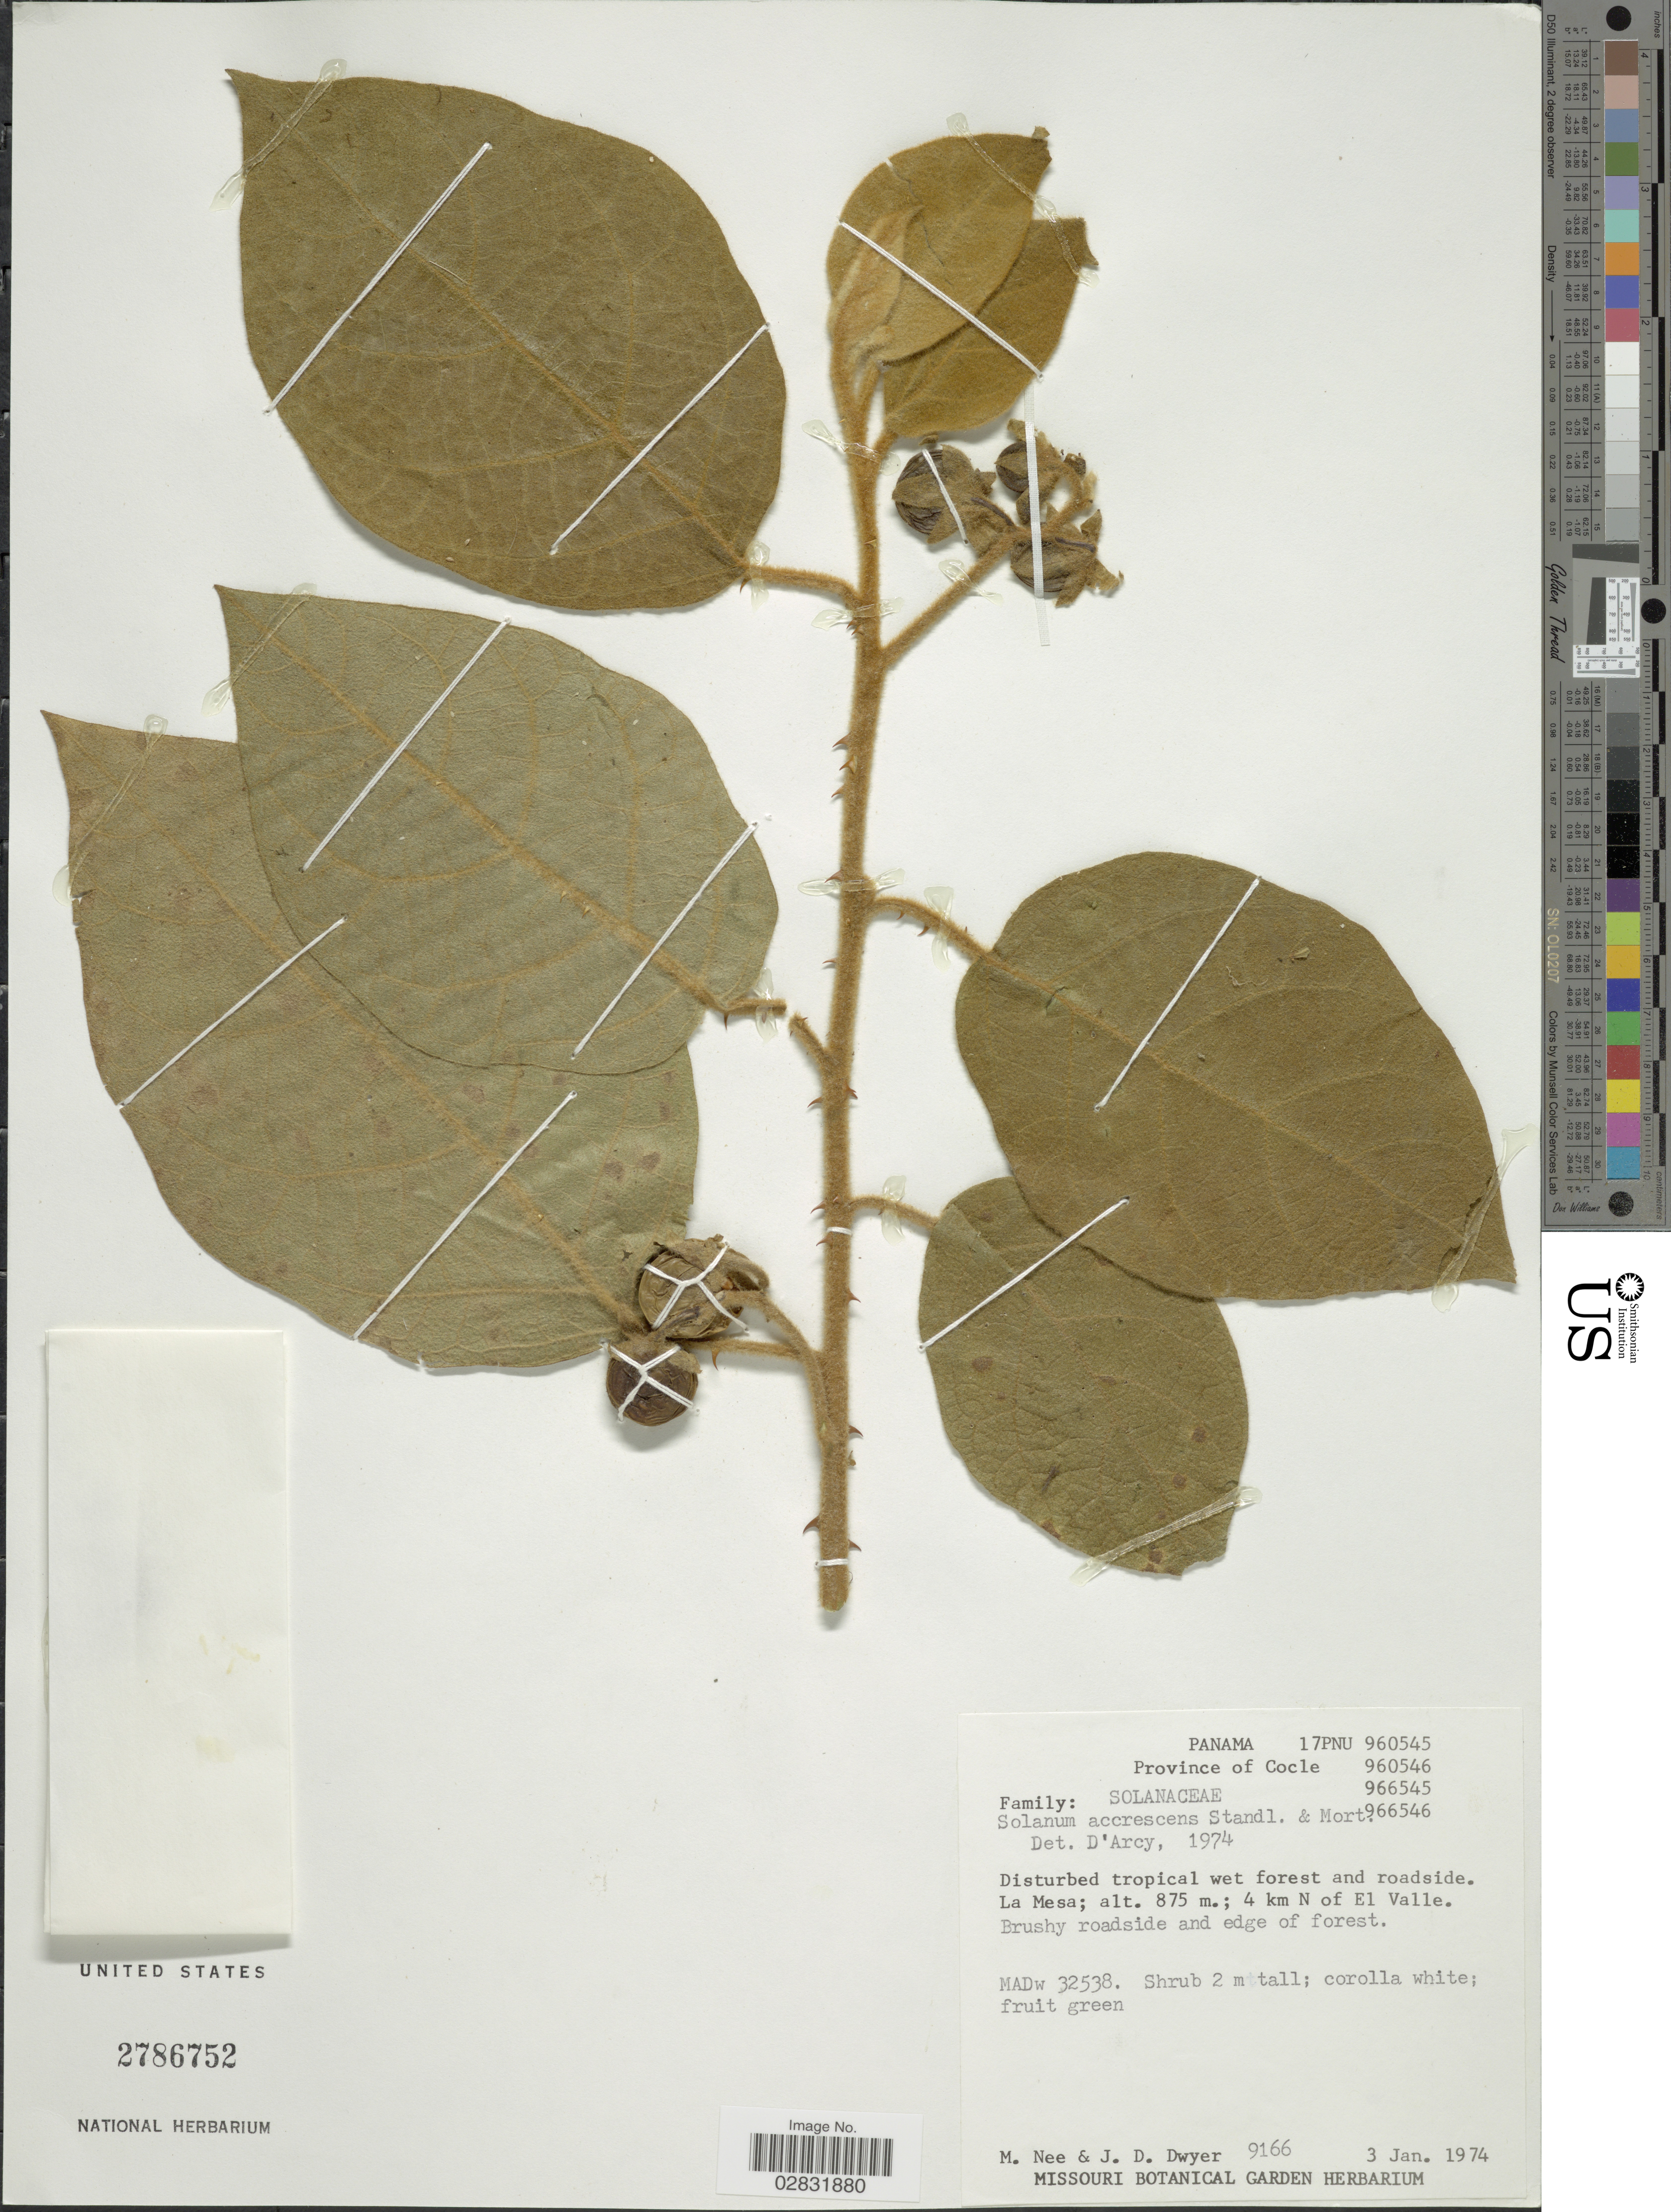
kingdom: Plantae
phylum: Tracheophyta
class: Magnoliopsida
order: Solanales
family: Solanaceae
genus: Solanum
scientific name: Solanum accrescens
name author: Standl. & C.V. Morton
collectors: M. Nee & J. D. Dwyer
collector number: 9166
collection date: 1974-01-03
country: Panama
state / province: Coclé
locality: Province of Cocle. La Mesa; 4 km N of El Valle.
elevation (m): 875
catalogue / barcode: US 2786752